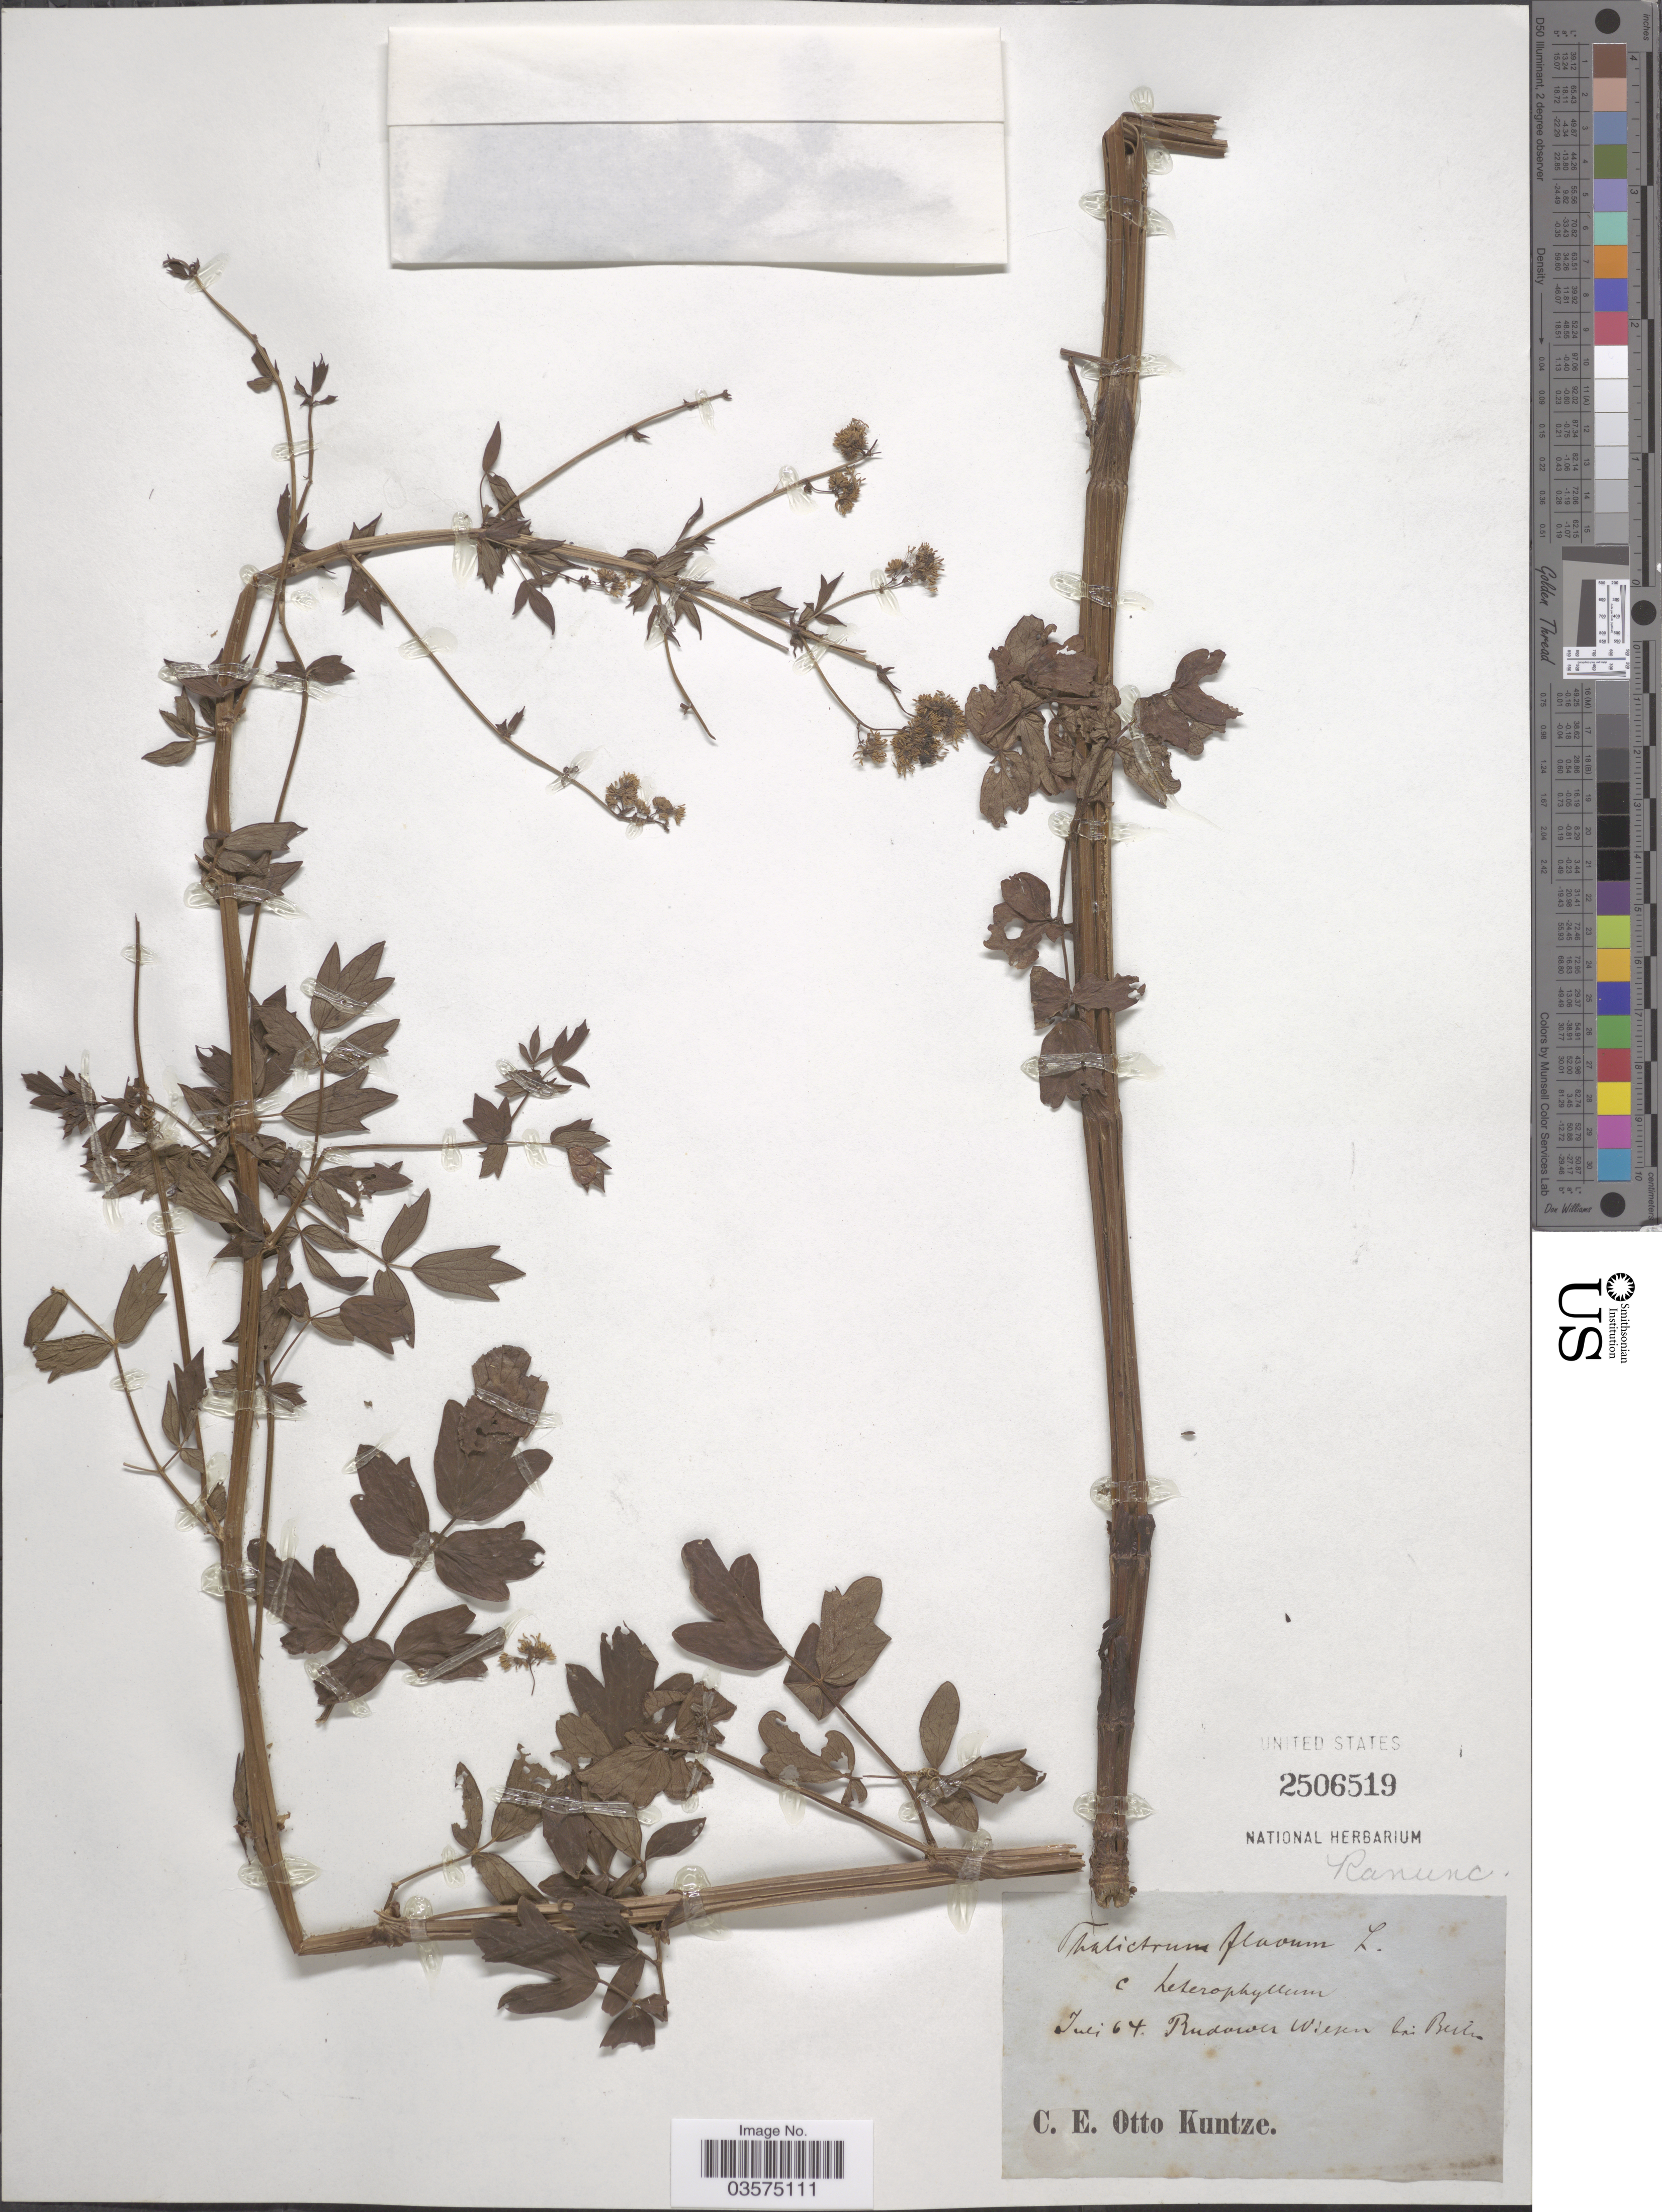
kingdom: Plantae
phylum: Tracheophyta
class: Magnoliopsida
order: Ranunculales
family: Ranunculaceae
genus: Thalictrum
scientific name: Thalictrum flavum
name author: L.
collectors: C.E.O. Kuntze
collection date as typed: Transcribed d/m/y: /7/64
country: Germany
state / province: Berlin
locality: Rudowa Wiesen bei Berlin. [interpreted]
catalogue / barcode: US 2506519